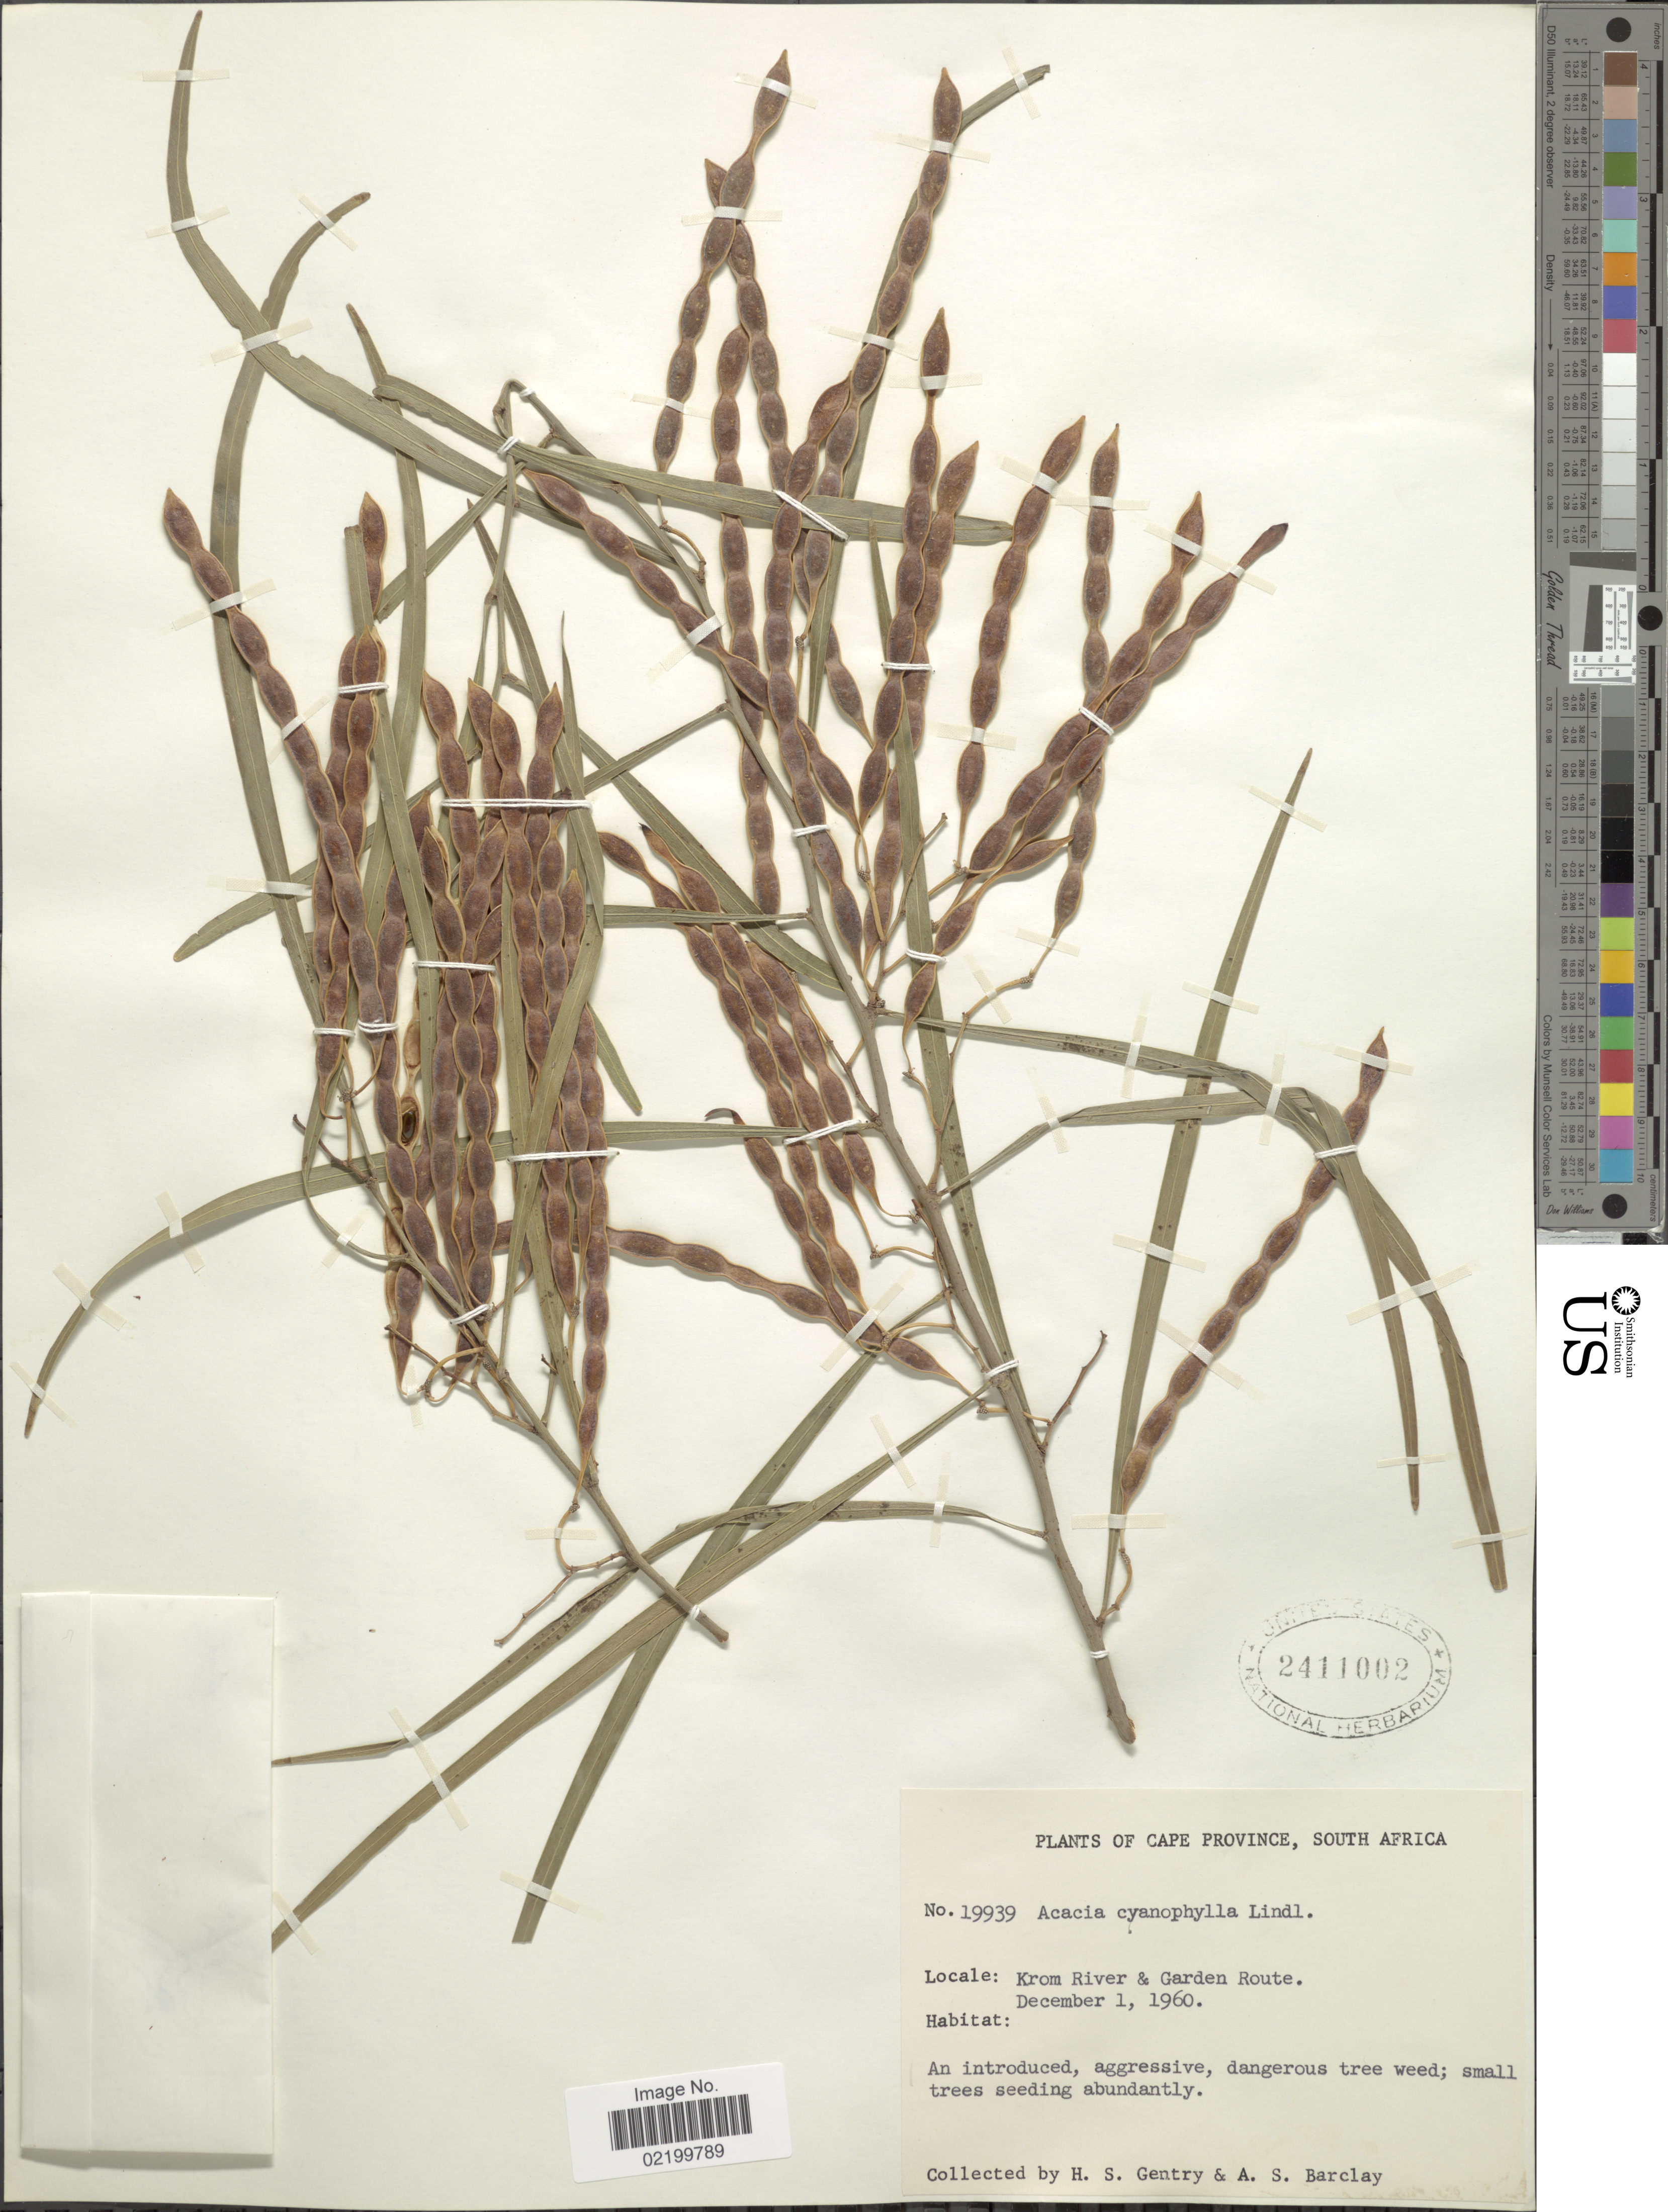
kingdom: Plantae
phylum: Tracheophyta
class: Magnoliopsida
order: Fabales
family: Fabaceae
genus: Acacia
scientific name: Acacia cyanophylla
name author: Lindl.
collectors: H. S. Gentry & A. S. Barclay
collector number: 19939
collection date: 1960-12-01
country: South Africa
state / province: Eastern Cape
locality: Cape Province, South Africa. Krom River & Garden Route.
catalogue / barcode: US 2411002